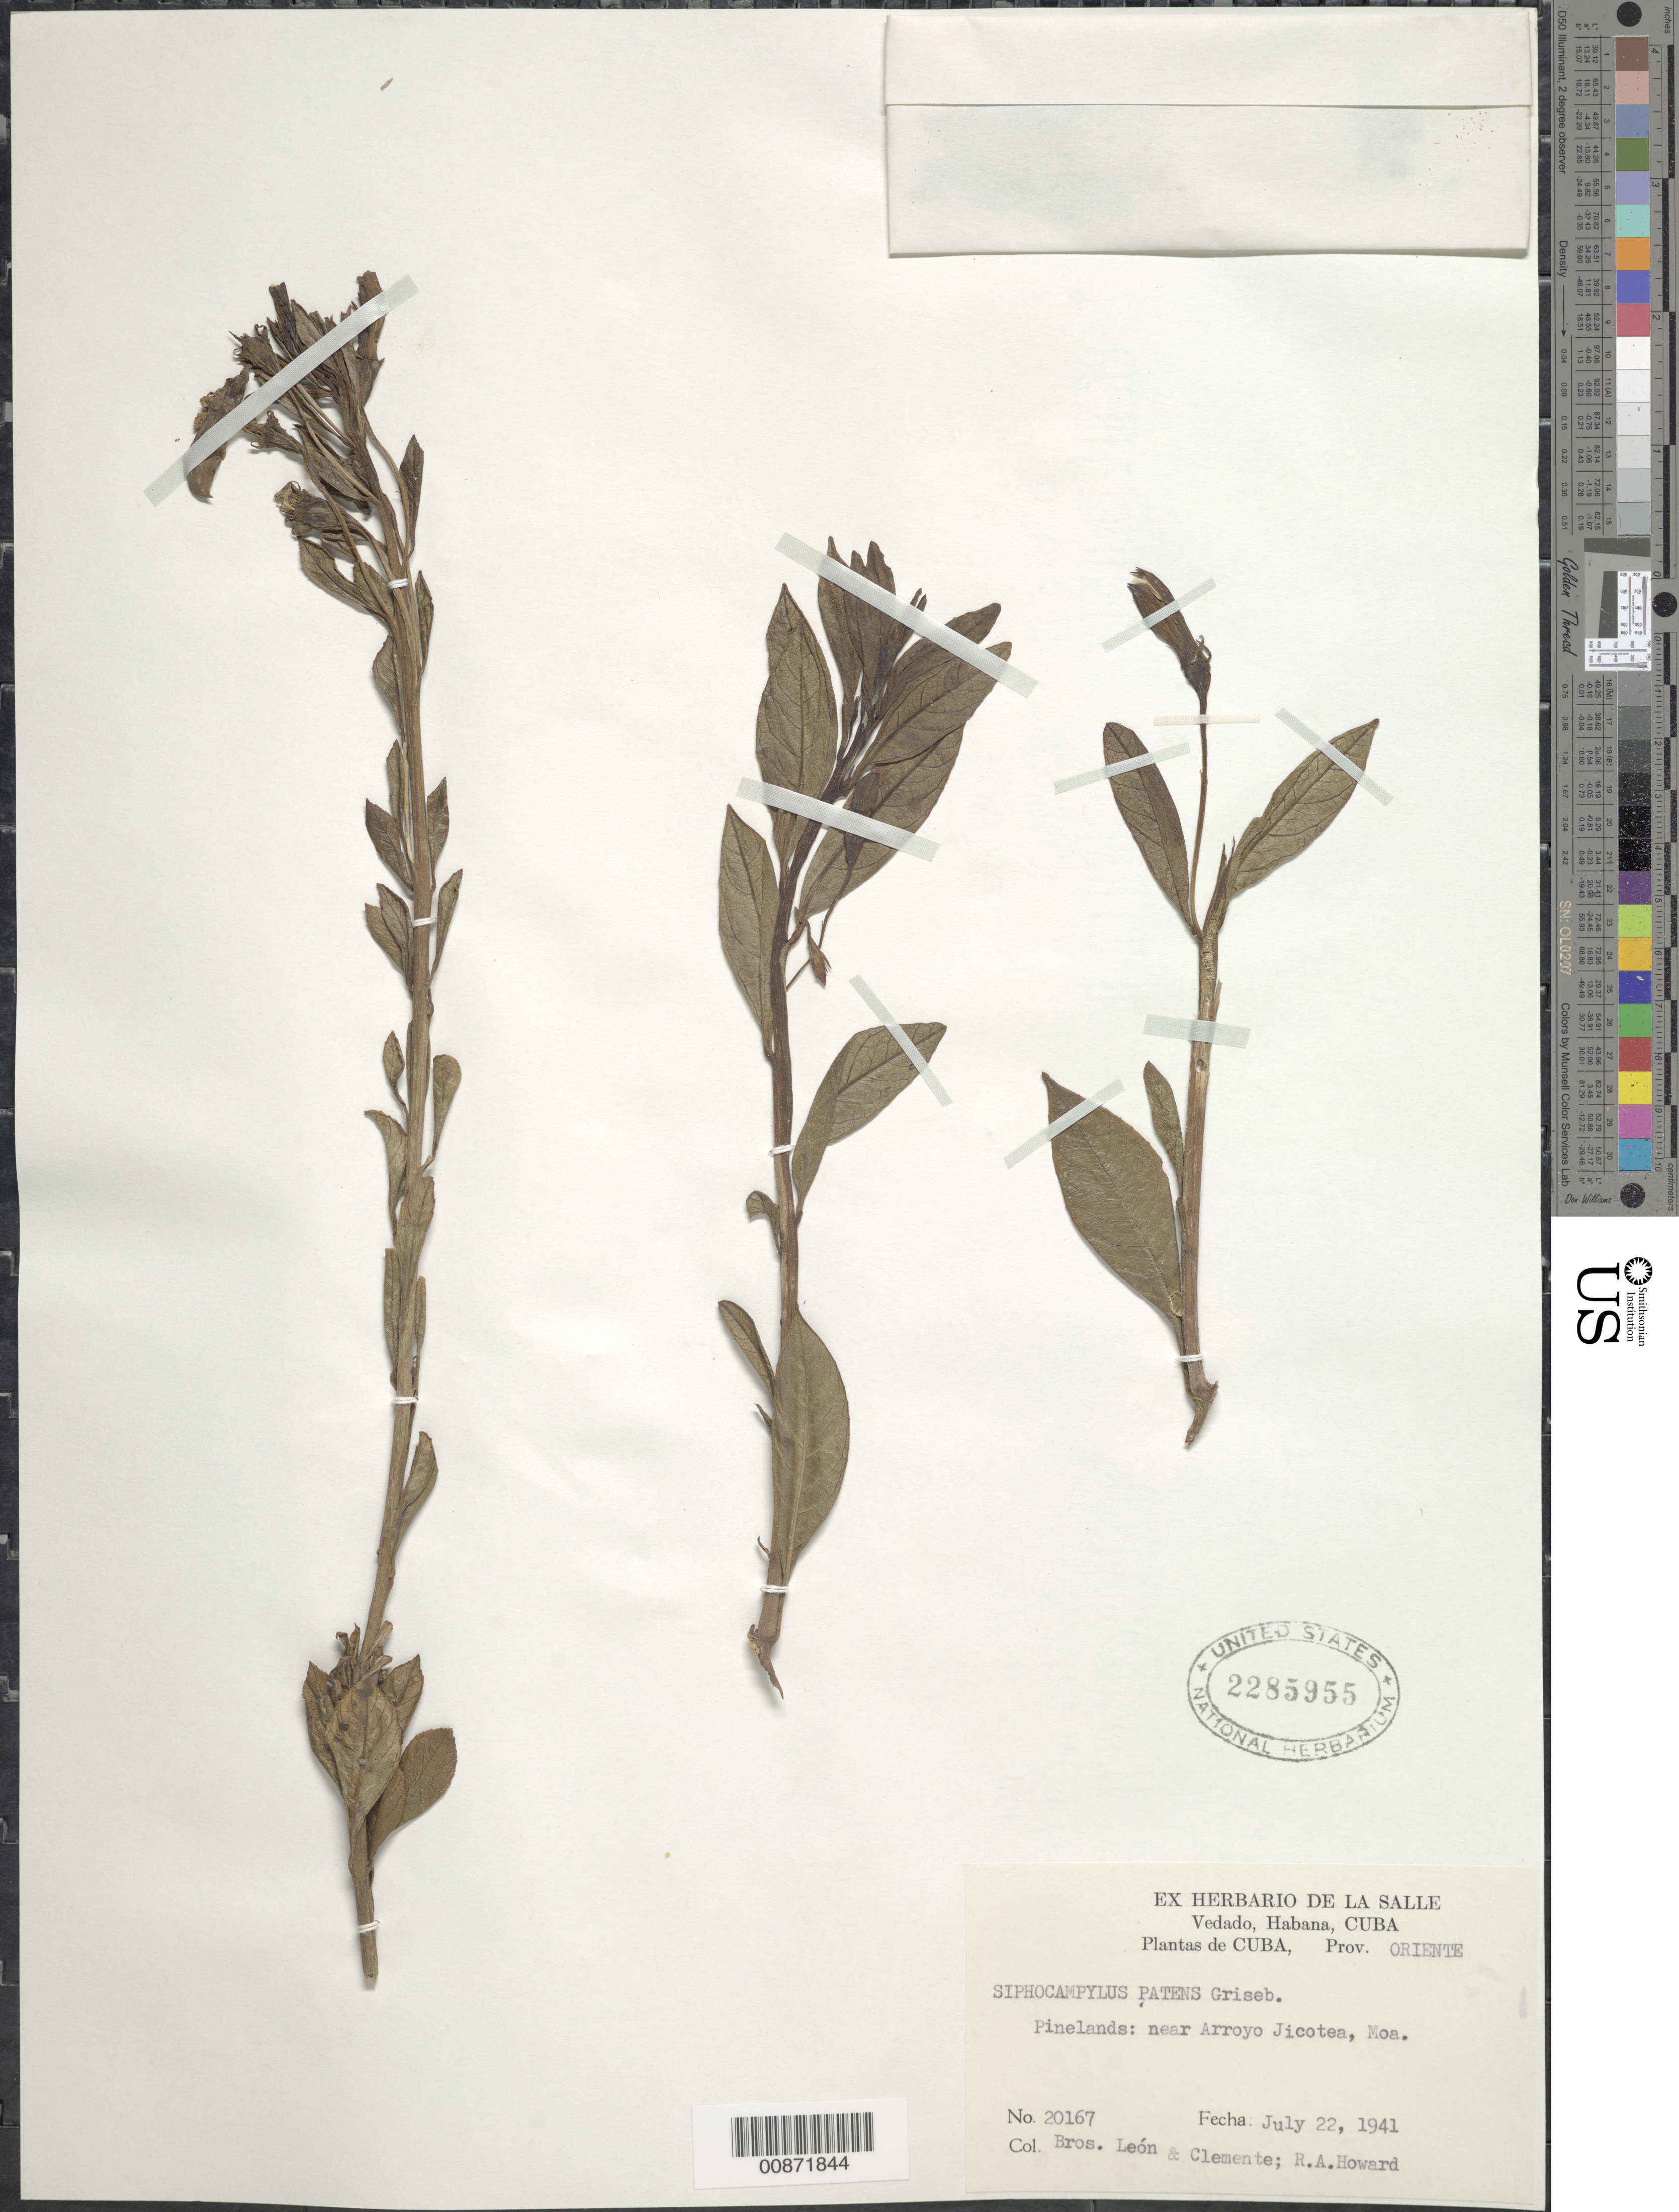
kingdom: Plantae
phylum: Tracheophyta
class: Magnoliopsida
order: Asterales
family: Campanulaceae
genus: Siphocampylus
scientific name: Siphocampylus patens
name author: Griseb.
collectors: Bro. León, Bro. Clemente & R. A. Howard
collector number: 20167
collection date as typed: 22 Jul 1941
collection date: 1941-07-22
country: Cuba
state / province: Oriente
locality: Near Arroyo Jicotea, Moa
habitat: Pinelands, near arroyo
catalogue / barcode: US 2285955